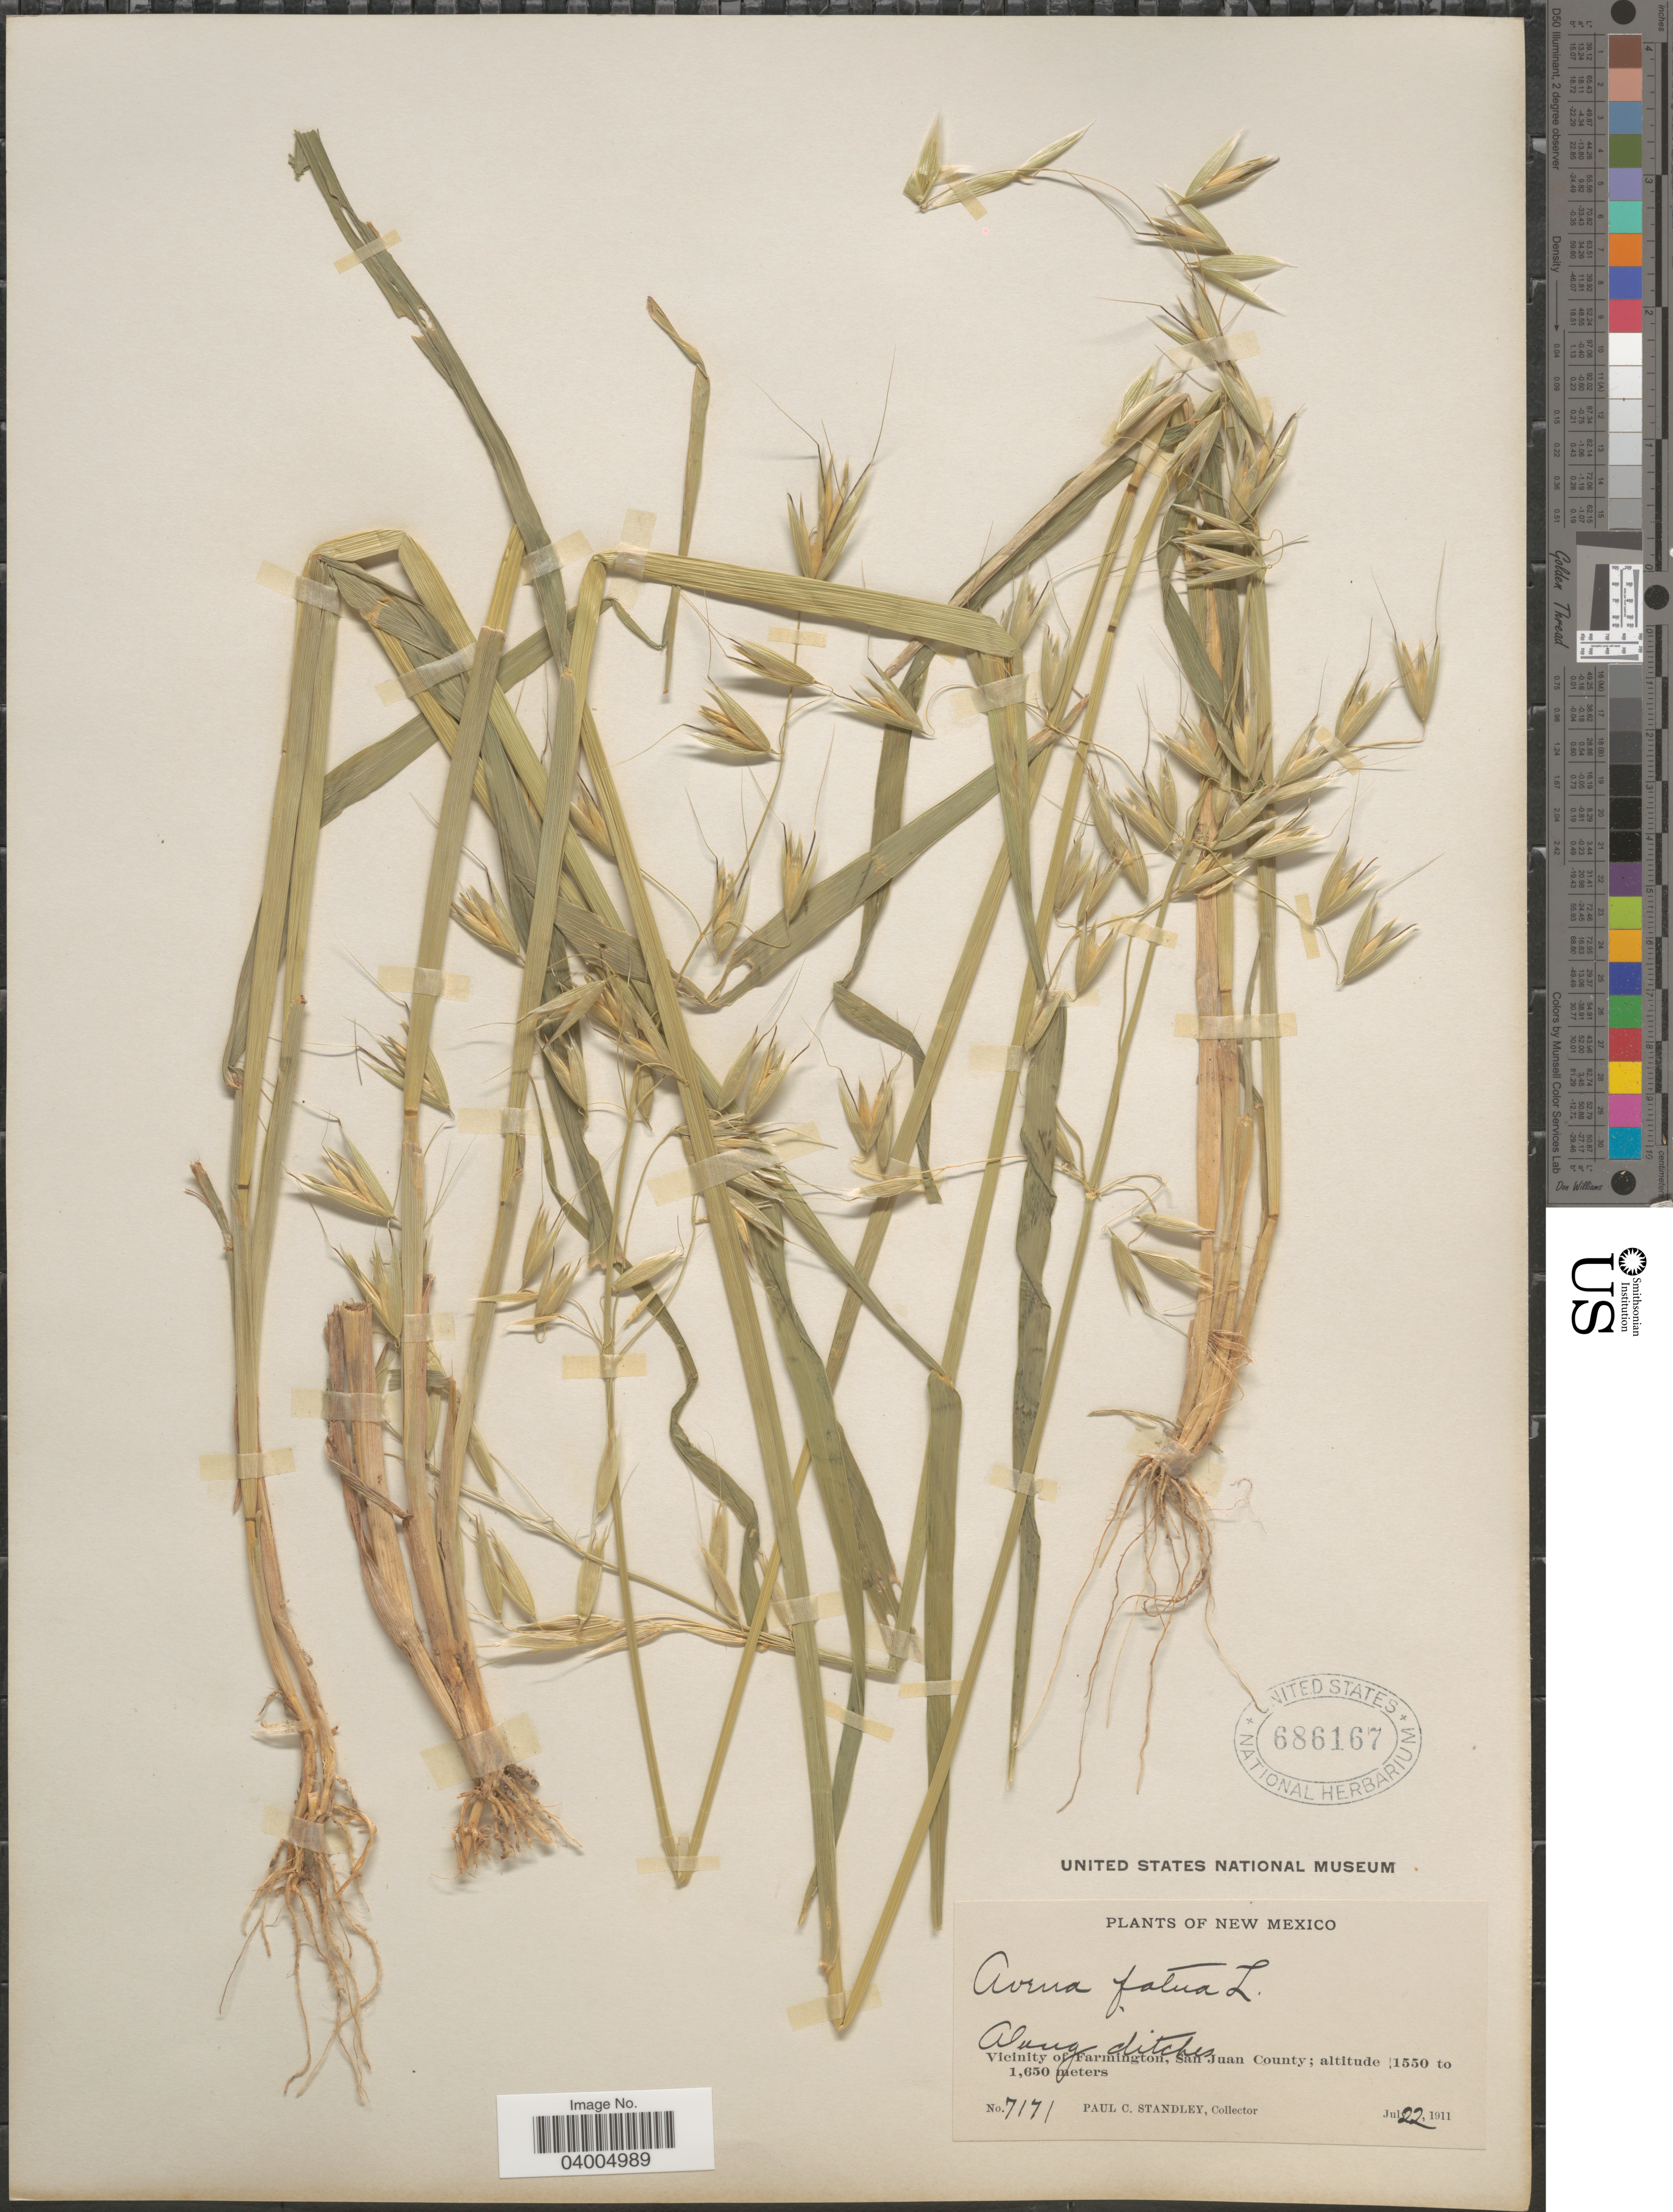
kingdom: Plantae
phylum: Tracheophyta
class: Liliopsida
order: Poales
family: Poaceae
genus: Avena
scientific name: Avena sativa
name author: L.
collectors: P. C. Standley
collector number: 7171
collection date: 1911-07-22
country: United States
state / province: New Mexico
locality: Vicinity of Farmington, San Juan County.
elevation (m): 1550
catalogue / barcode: US 686167